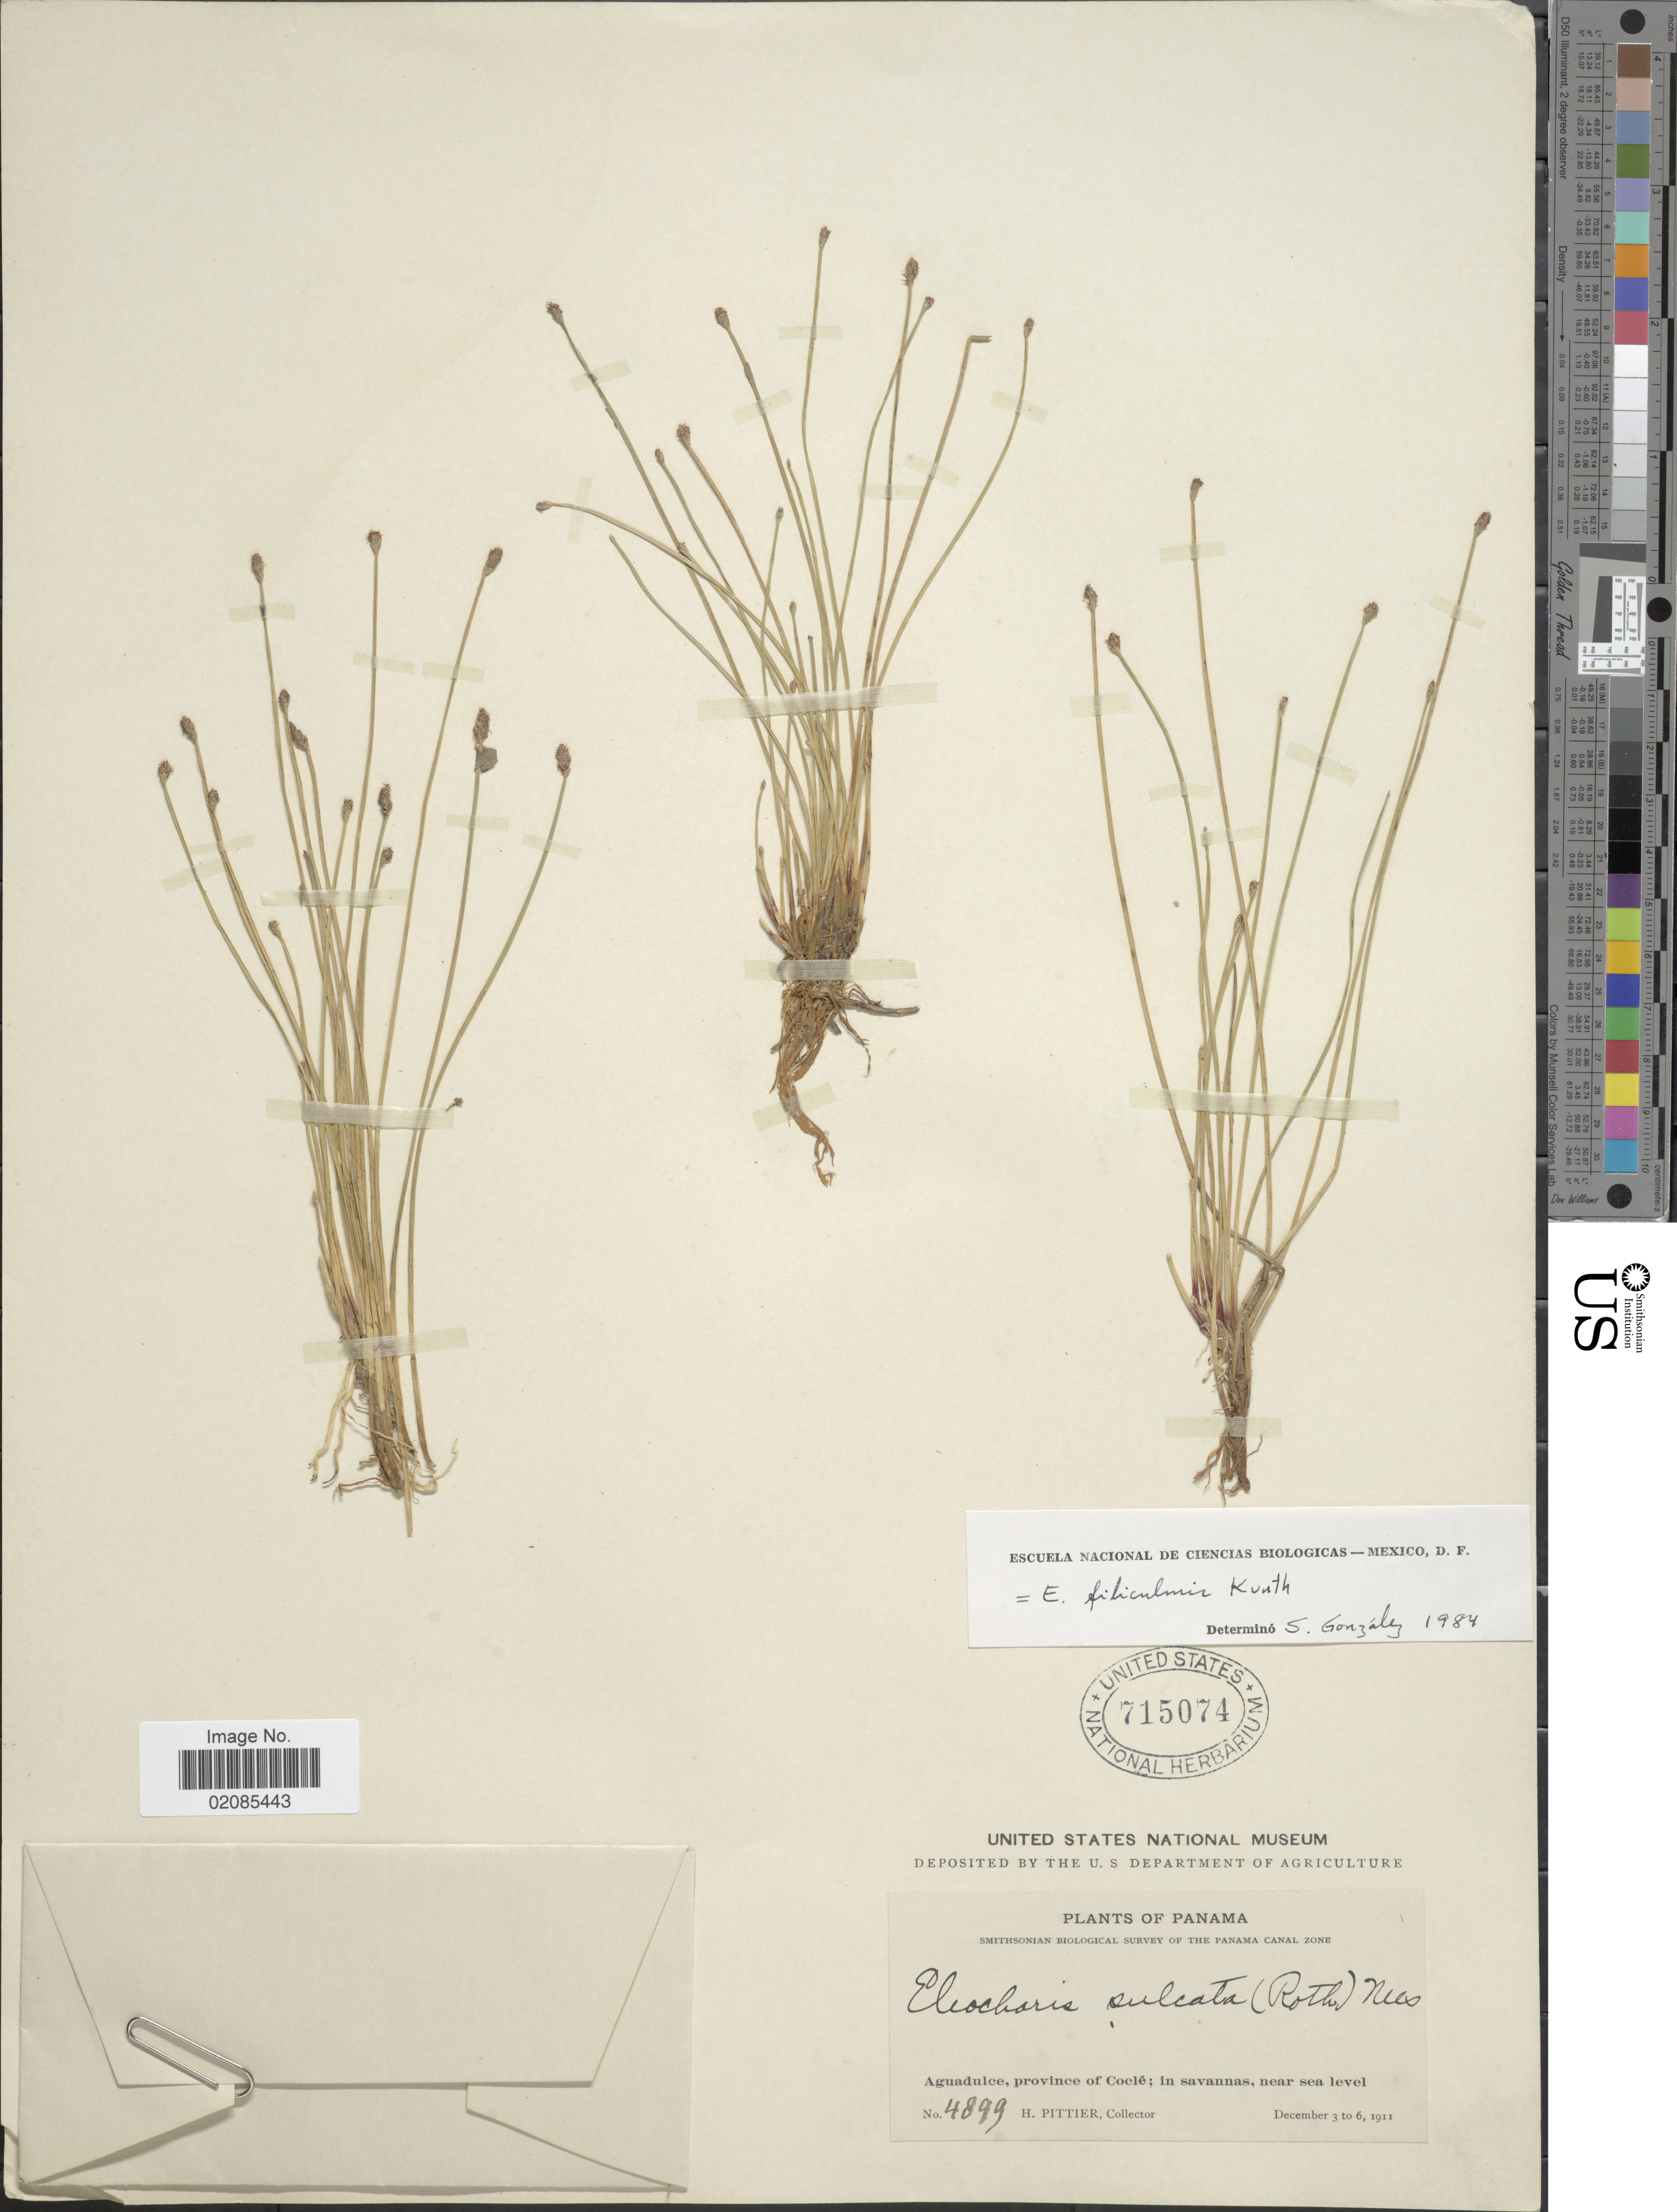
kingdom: Plantae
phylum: Tracheophyta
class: Liliopsida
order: Poales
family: Cyperaceae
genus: Eleocharis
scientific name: Eleocharis filiculmis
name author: Kunth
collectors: H. F. Pittier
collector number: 4899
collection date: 1911-12-03/1911-12-06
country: Panama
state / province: Coclé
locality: Aguadulce, Canal Zone.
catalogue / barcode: US 715074